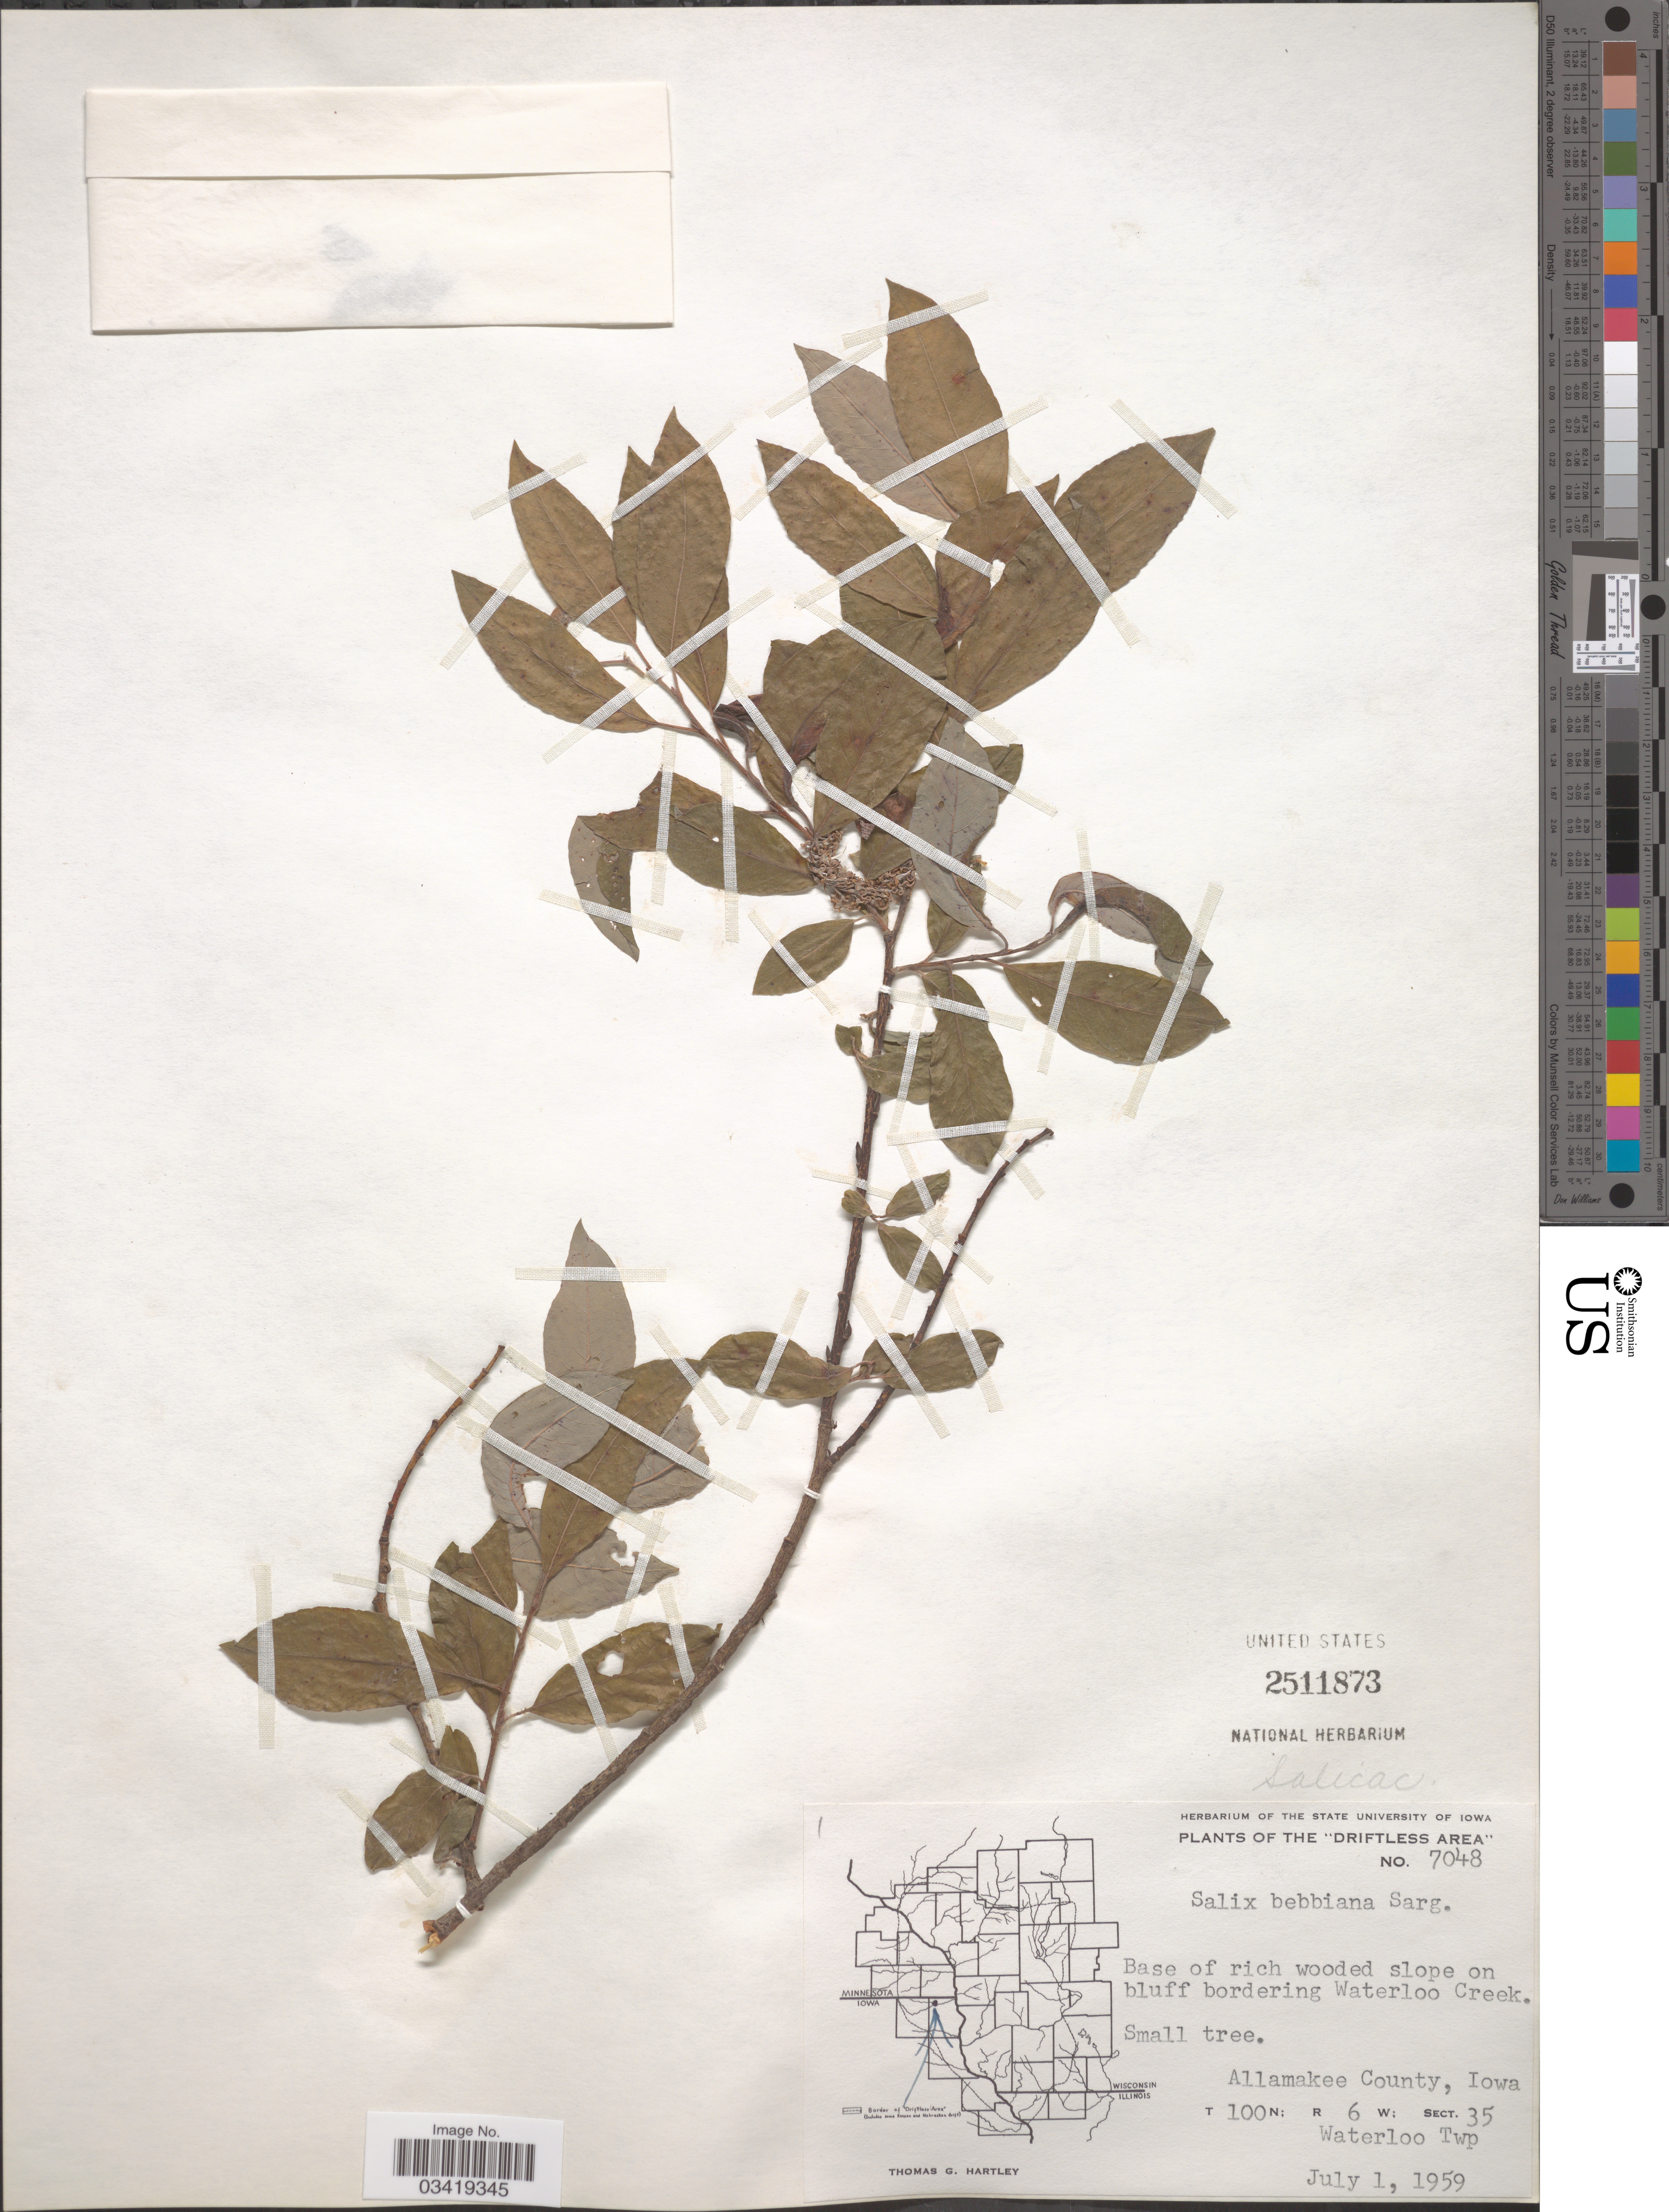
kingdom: Plantae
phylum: Tracheophyta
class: Magnoliopsida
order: Malpighiales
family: Salicaceae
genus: Salix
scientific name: Salix bebbiana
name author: Sarg.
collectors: T. G. Hartley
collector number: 7048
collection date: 1959-07-01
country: United States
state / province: Iowa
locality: The "Driftless Area". On bluff bordering Waterloo Creek. Allamakee County. T 100 N: R 6 W; Sect. 35. Waterloo Twp.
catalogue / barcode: US 2511873